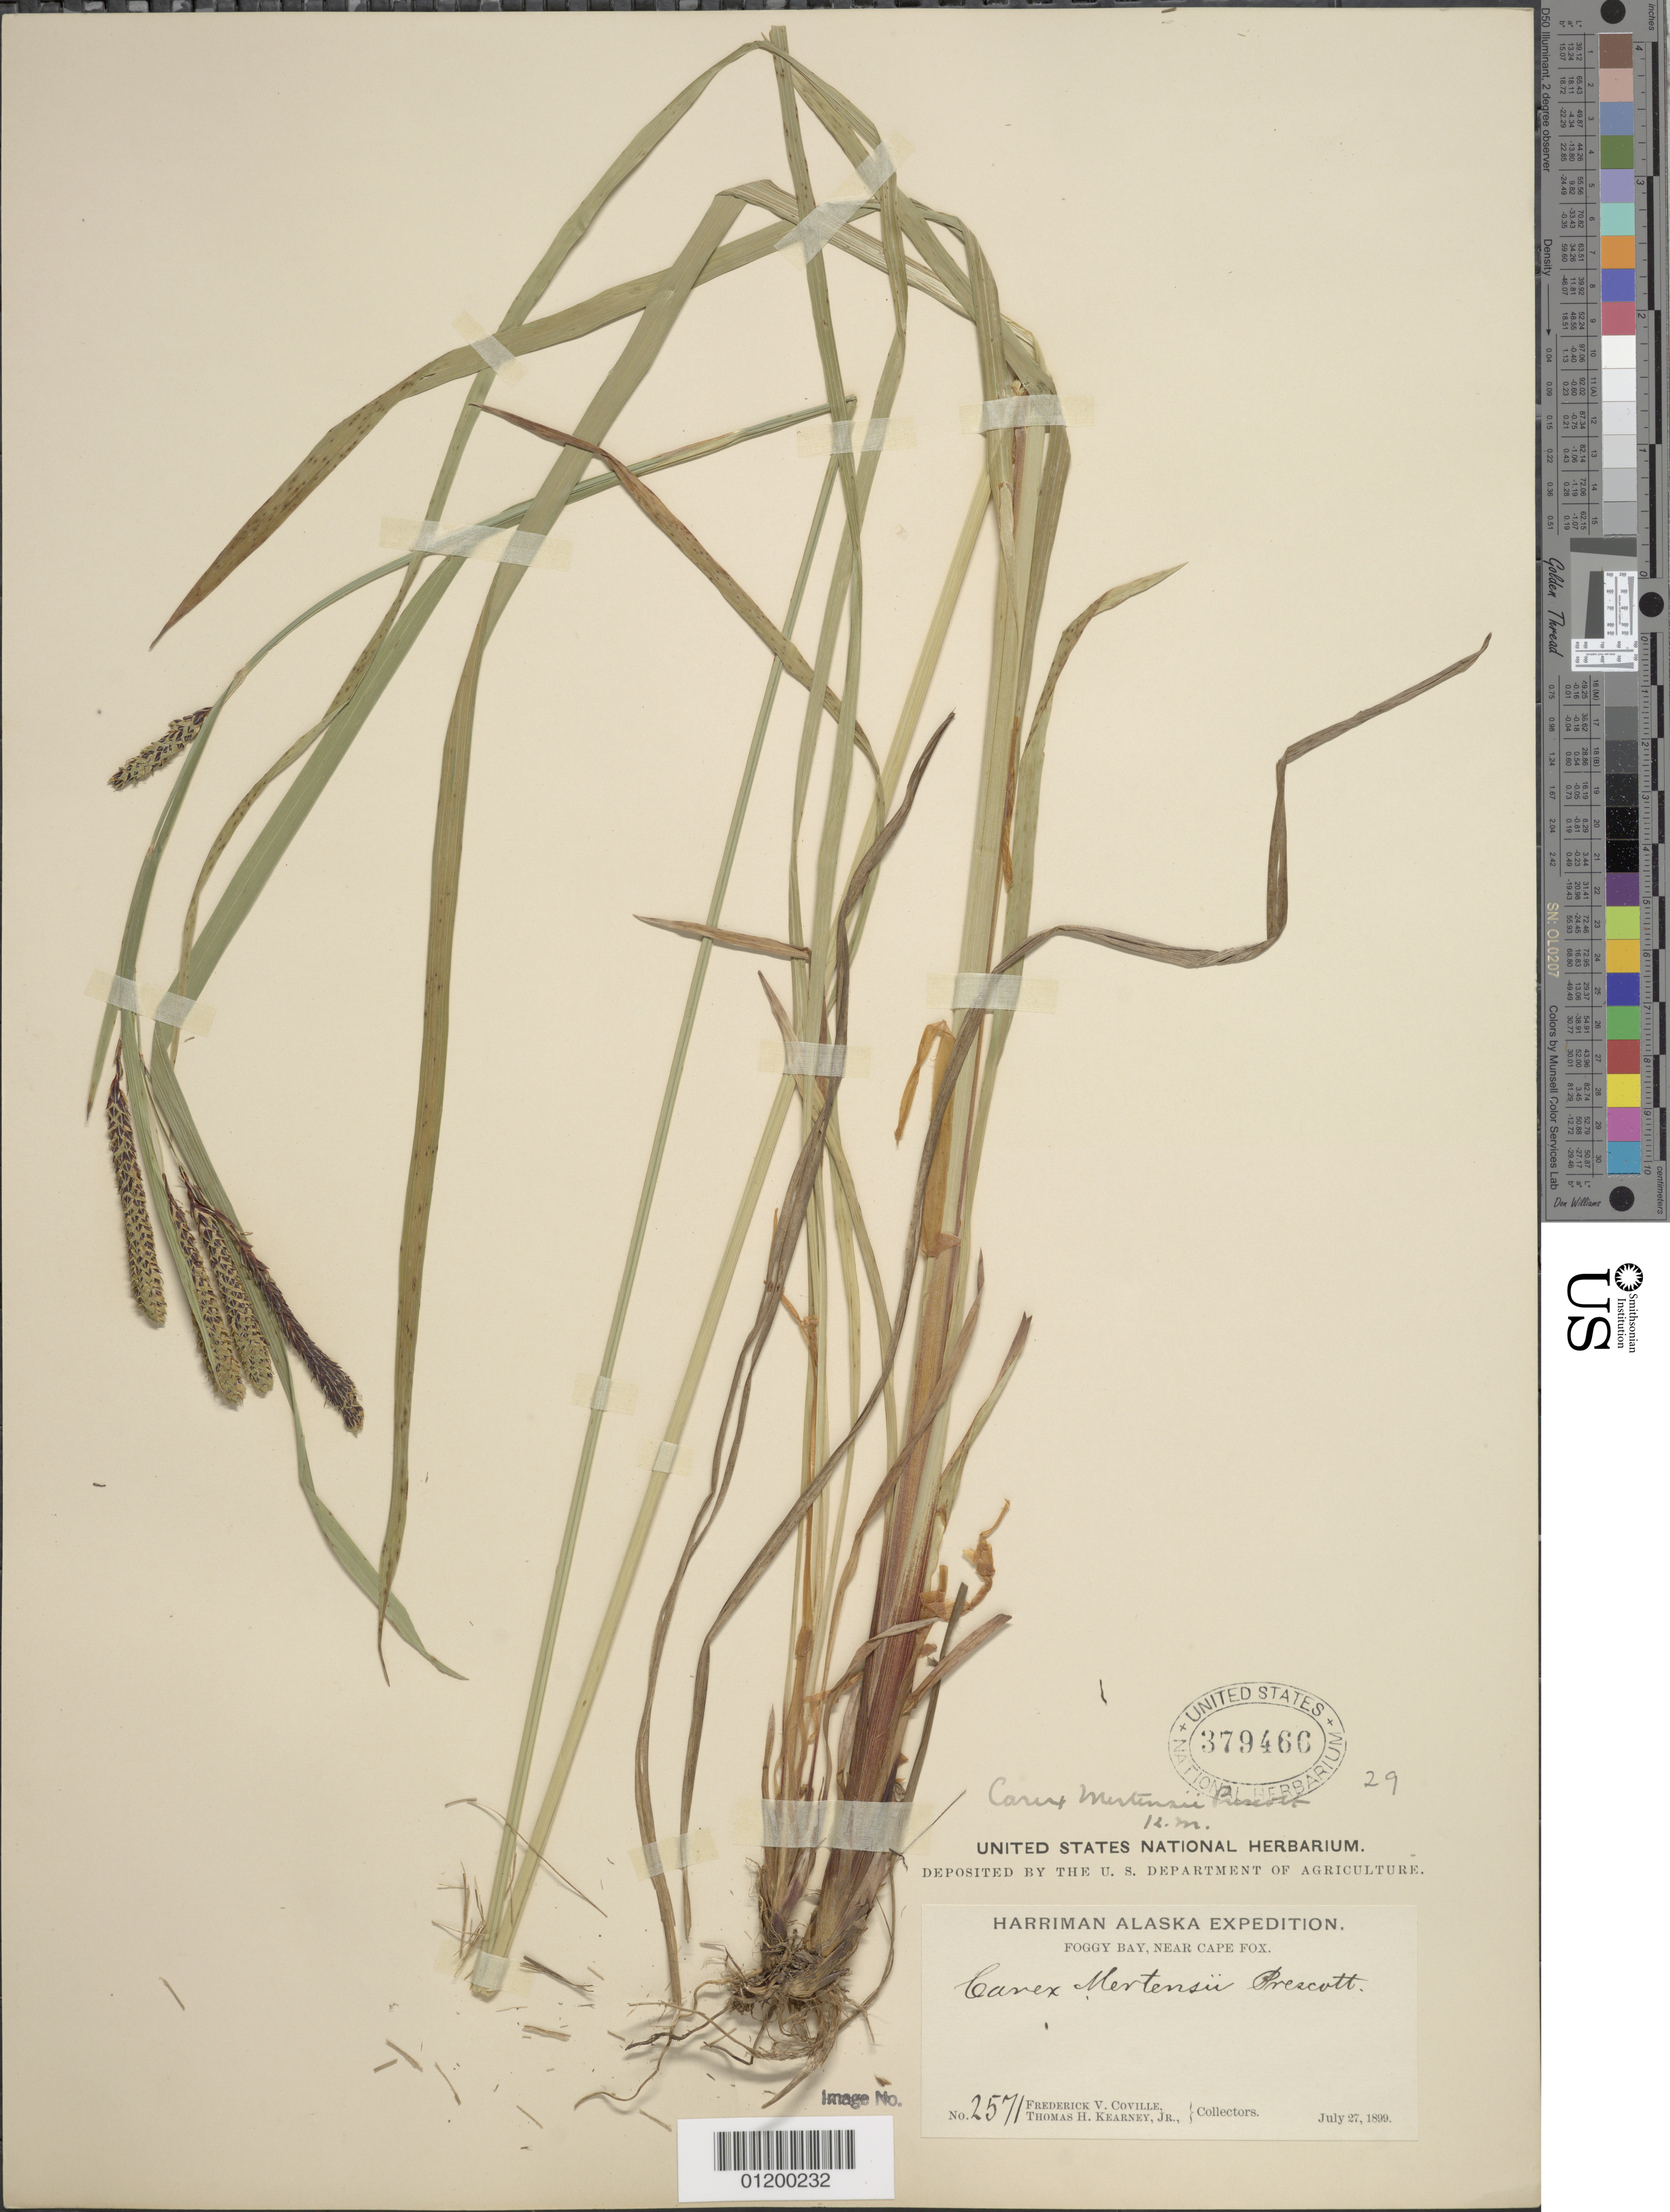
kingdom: Plantae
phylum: Tracheophyta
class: Liliopsida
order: Poales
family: Cyperaceae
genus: Carex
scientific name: Carex mertensii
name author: J.D. Prescott ex Bong.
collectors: F. V. Coville & T. H. Kearney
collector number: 2571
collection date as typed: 27 Jul 1899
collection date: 1899-07-27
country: United States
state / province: Alaska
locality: Foggy Bay, near Cape Fox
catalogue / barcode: US 379466